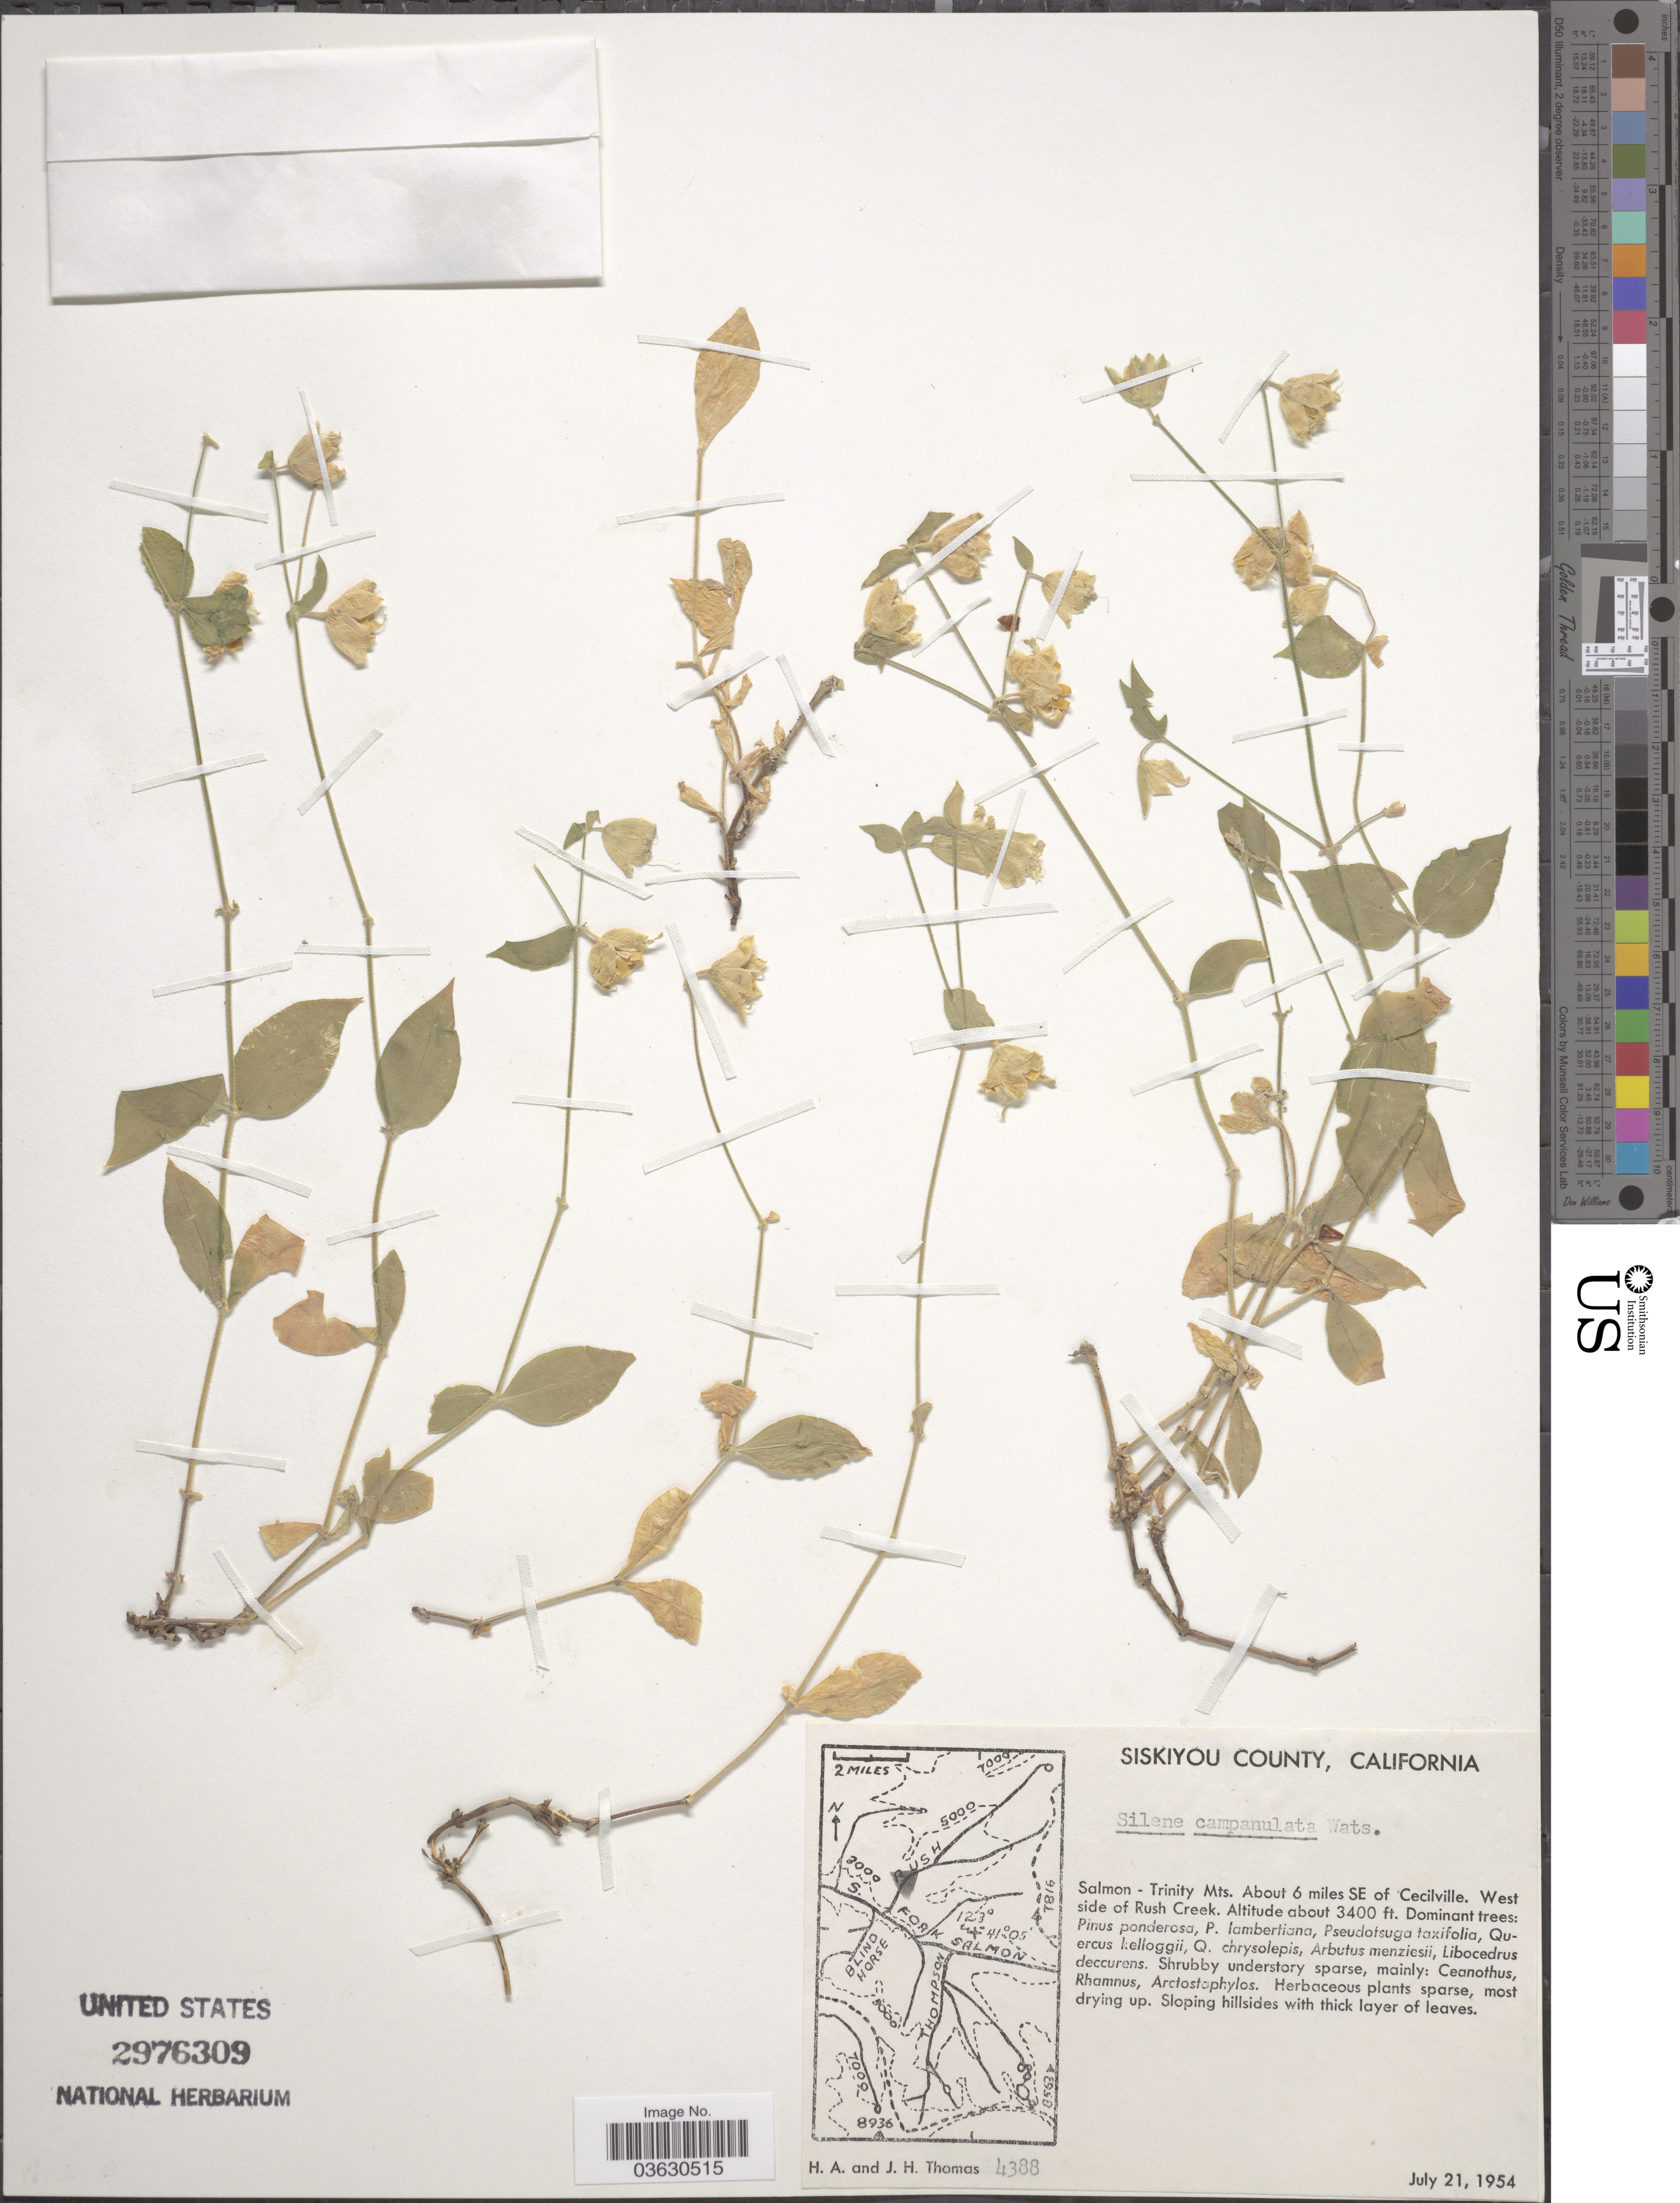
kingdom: Plantae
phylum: Tracheophyta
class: Magnoliopsida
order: Caryophyllales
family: Caryophyllaceae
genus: Silene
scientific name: Silene campanulata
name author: S. Watson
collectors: H. Thomas & J. H. Thomas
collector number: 4388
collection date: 1954-07-21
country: United States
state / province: California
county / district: Siskiyou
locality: Siskiyou County. Salmon - Trinity Mts. About 6 miles SE of Cecilville. West side of Rush Creek.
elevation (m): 1036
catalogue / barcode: US 2976309